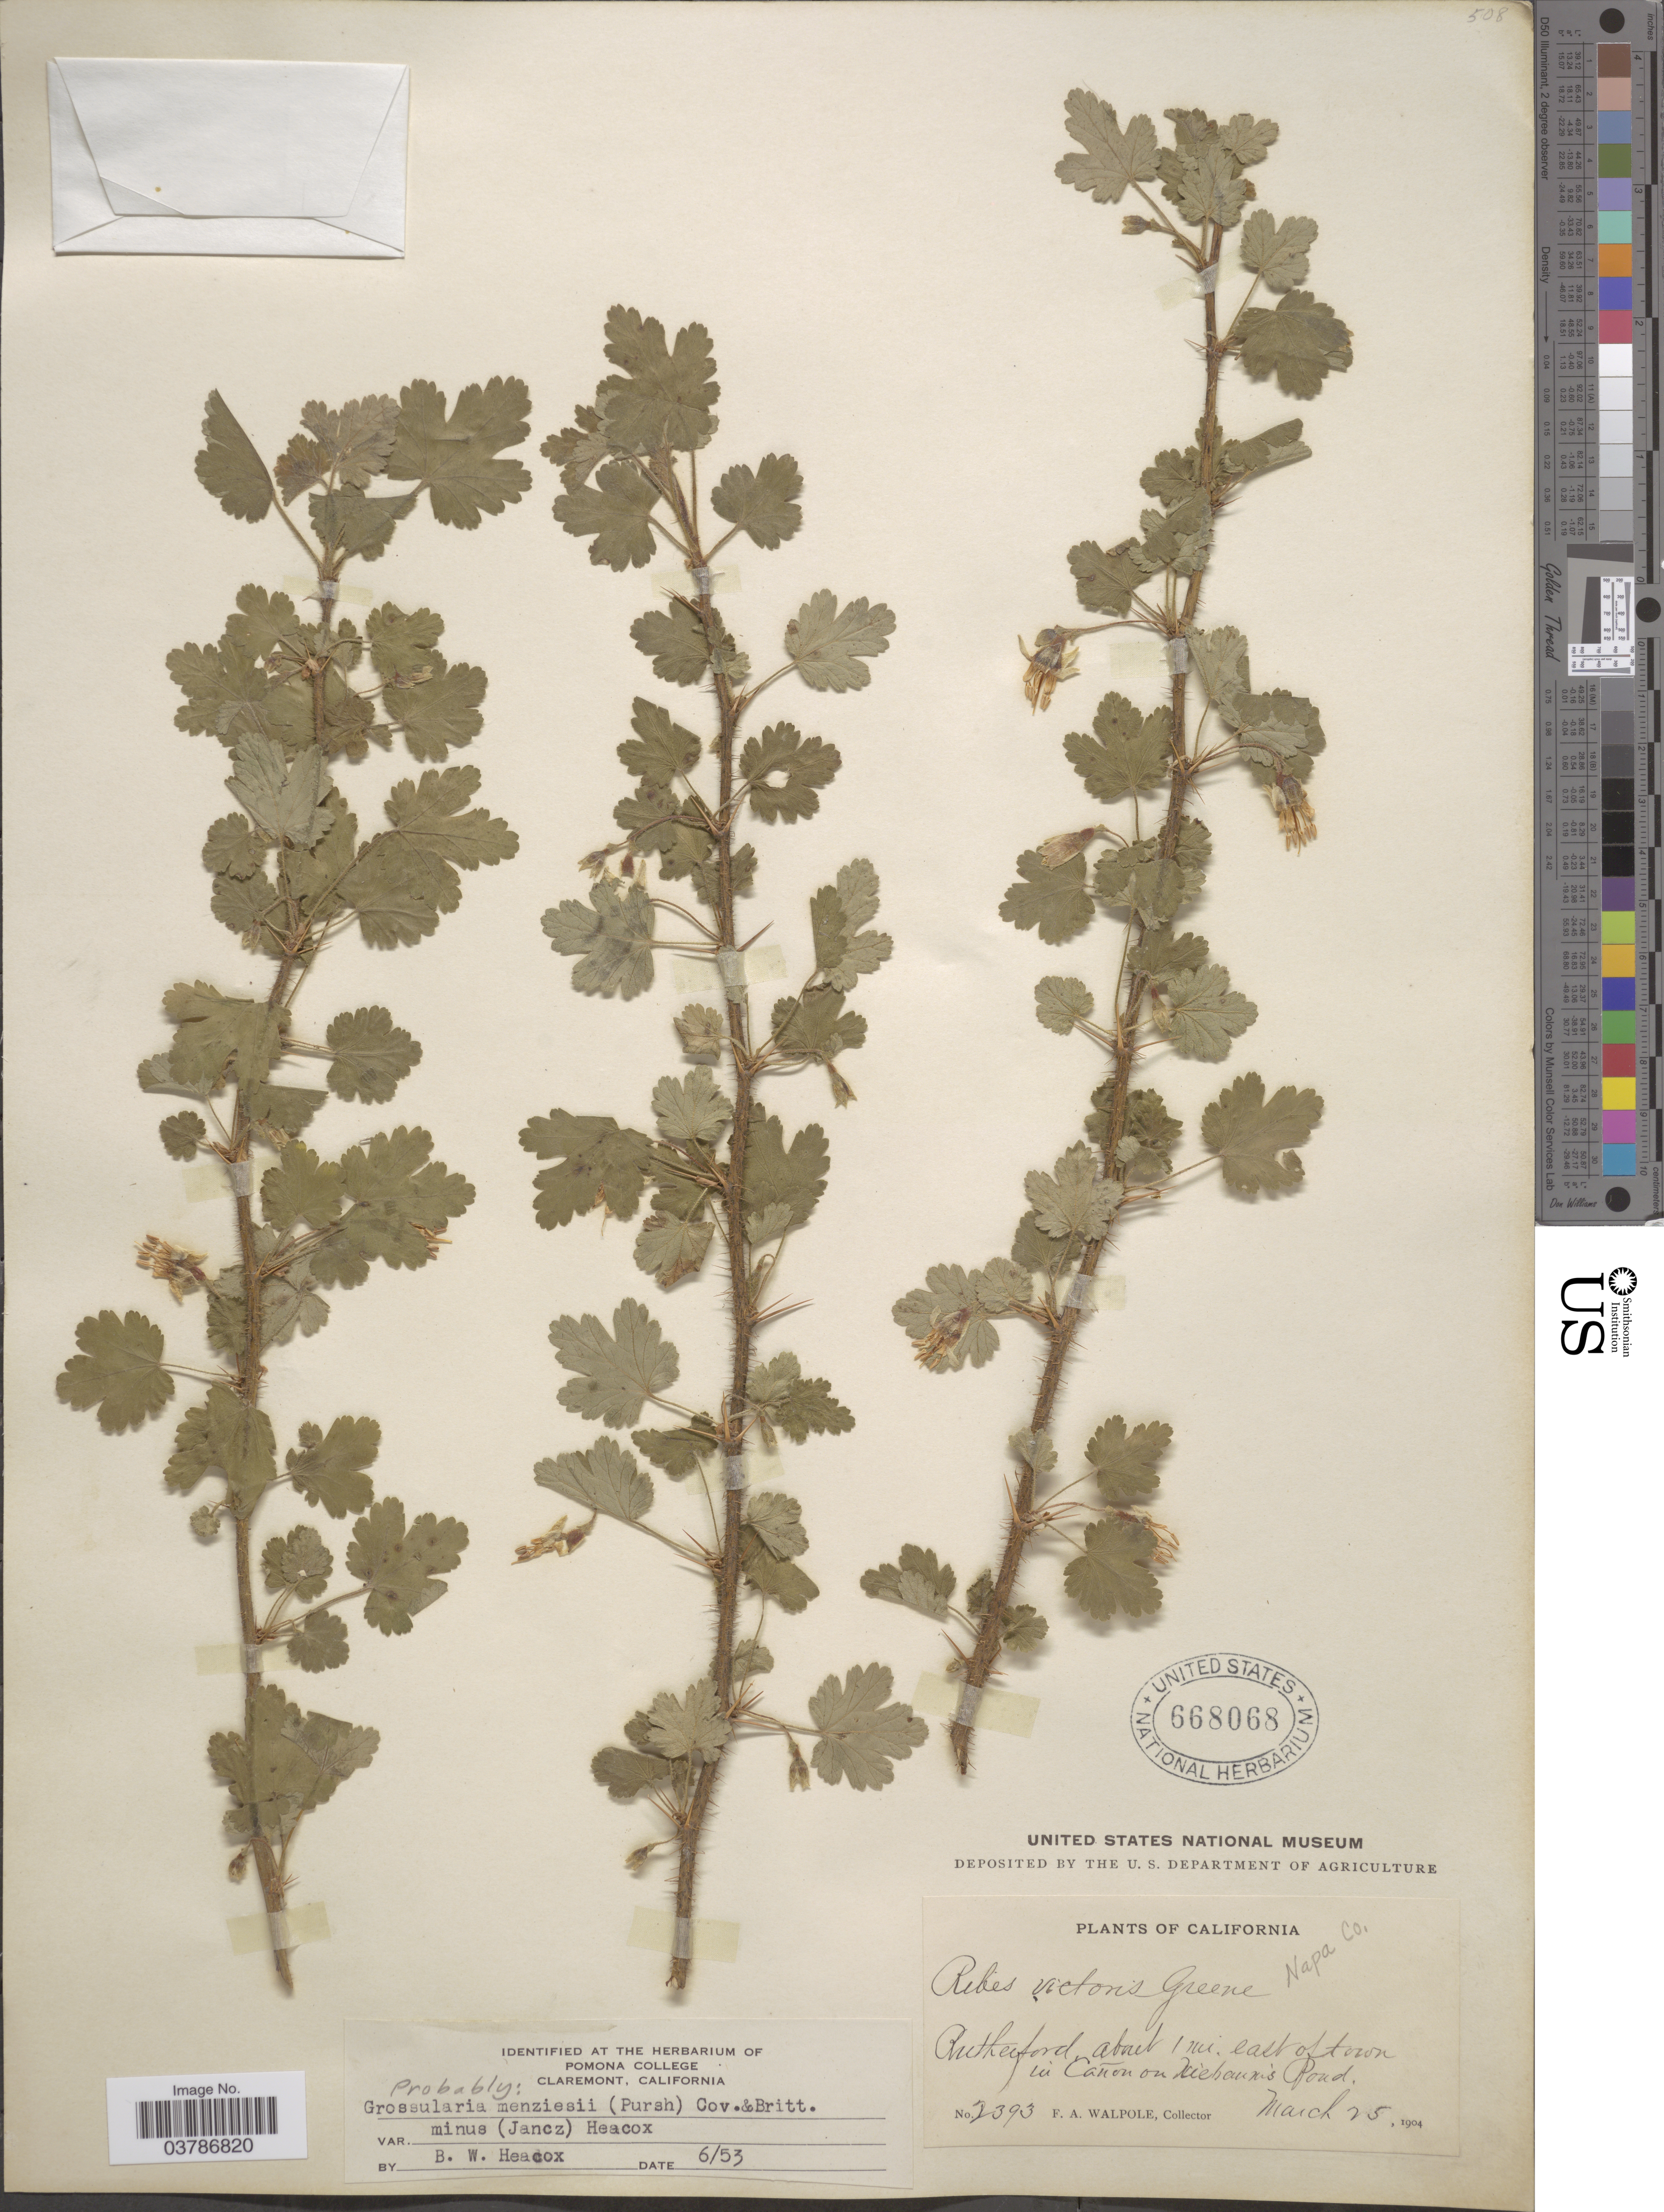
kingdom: Plantae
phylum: Tracheophyta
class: Magnoliopsida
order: Saxifragales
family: Grossulariaceae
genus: Ribes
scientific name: Ribes victoris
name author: Greene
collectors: F. Walpole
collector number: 2393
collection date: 1904-03-25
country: United States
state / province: California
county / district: Napa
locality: Napa Co. Rutherford, about 1 mi east of town in Cañon on Niebaunis* Pond.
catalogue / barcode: US 668068